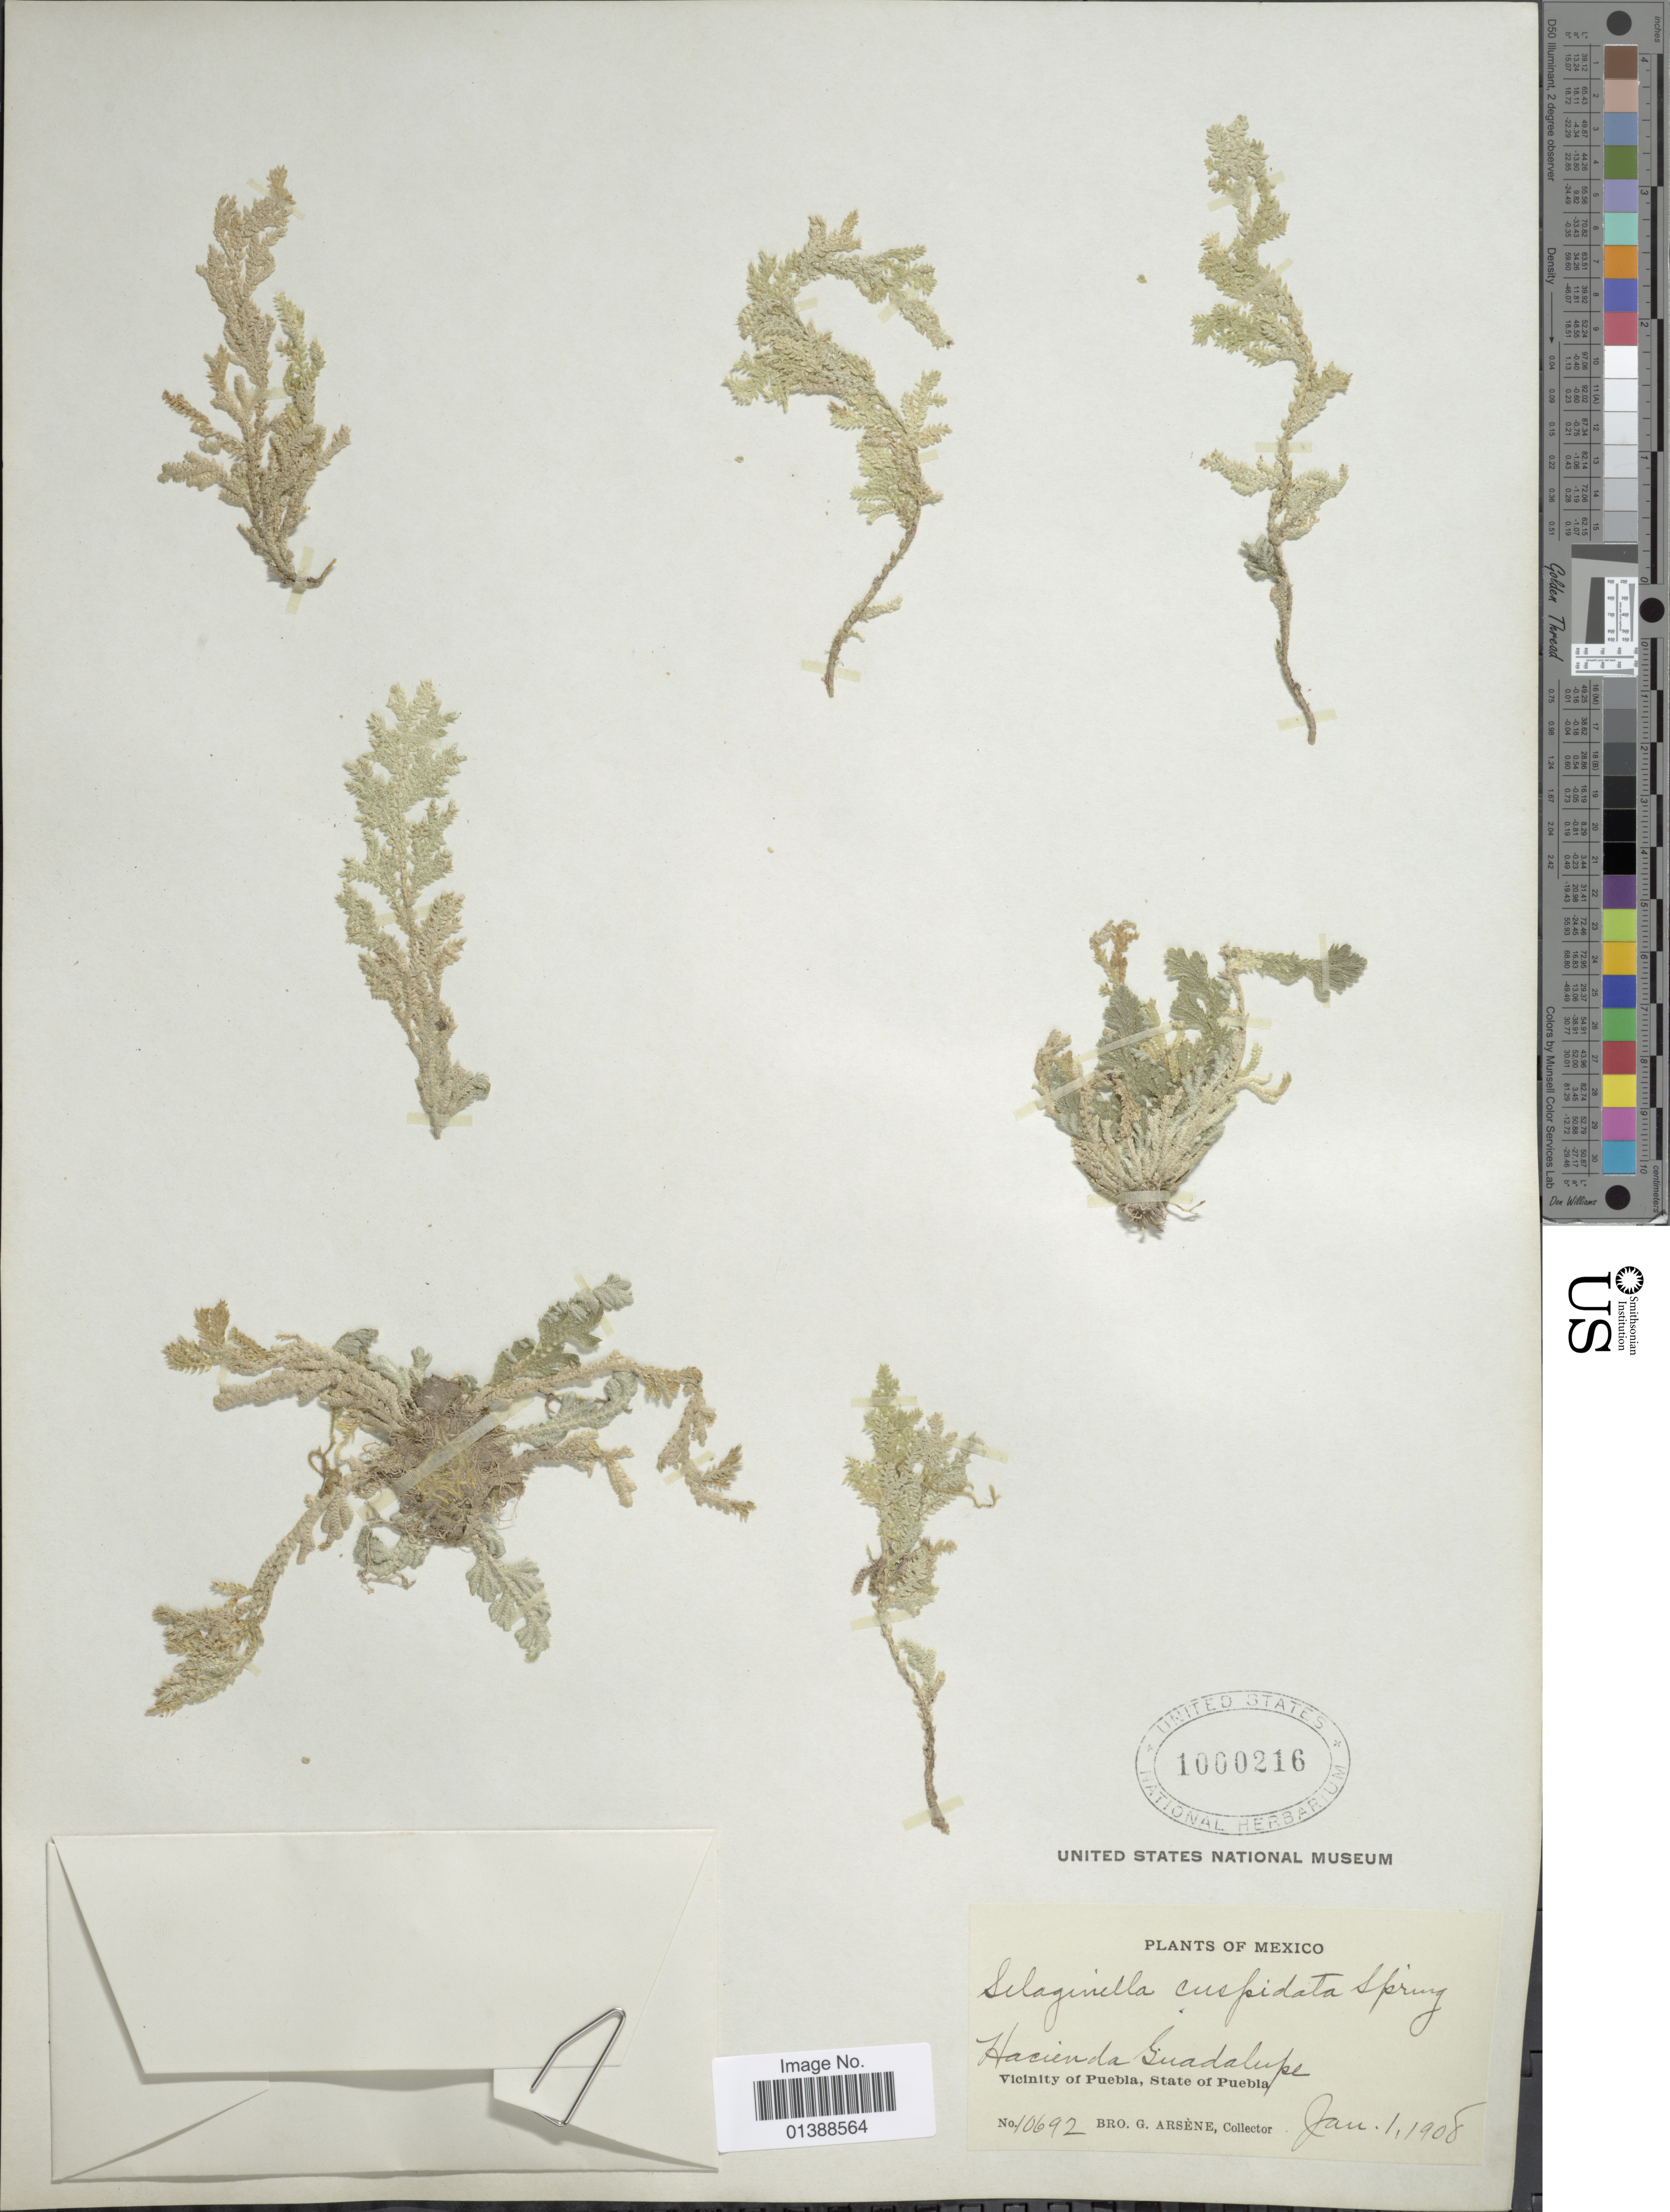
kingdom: Plantae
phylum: Tracheophyta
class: Lycopodiopsida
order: Selaginellales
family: Selaginellaceae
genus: Selaginella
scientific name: Selaginella pallescens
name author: (C. Presl) Spring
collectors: Bro. G. Arsène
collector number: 10692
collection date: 1908-01-01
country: Mexico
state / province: Puebla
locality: Hacienda Guadalupe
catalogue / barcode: US 1000216